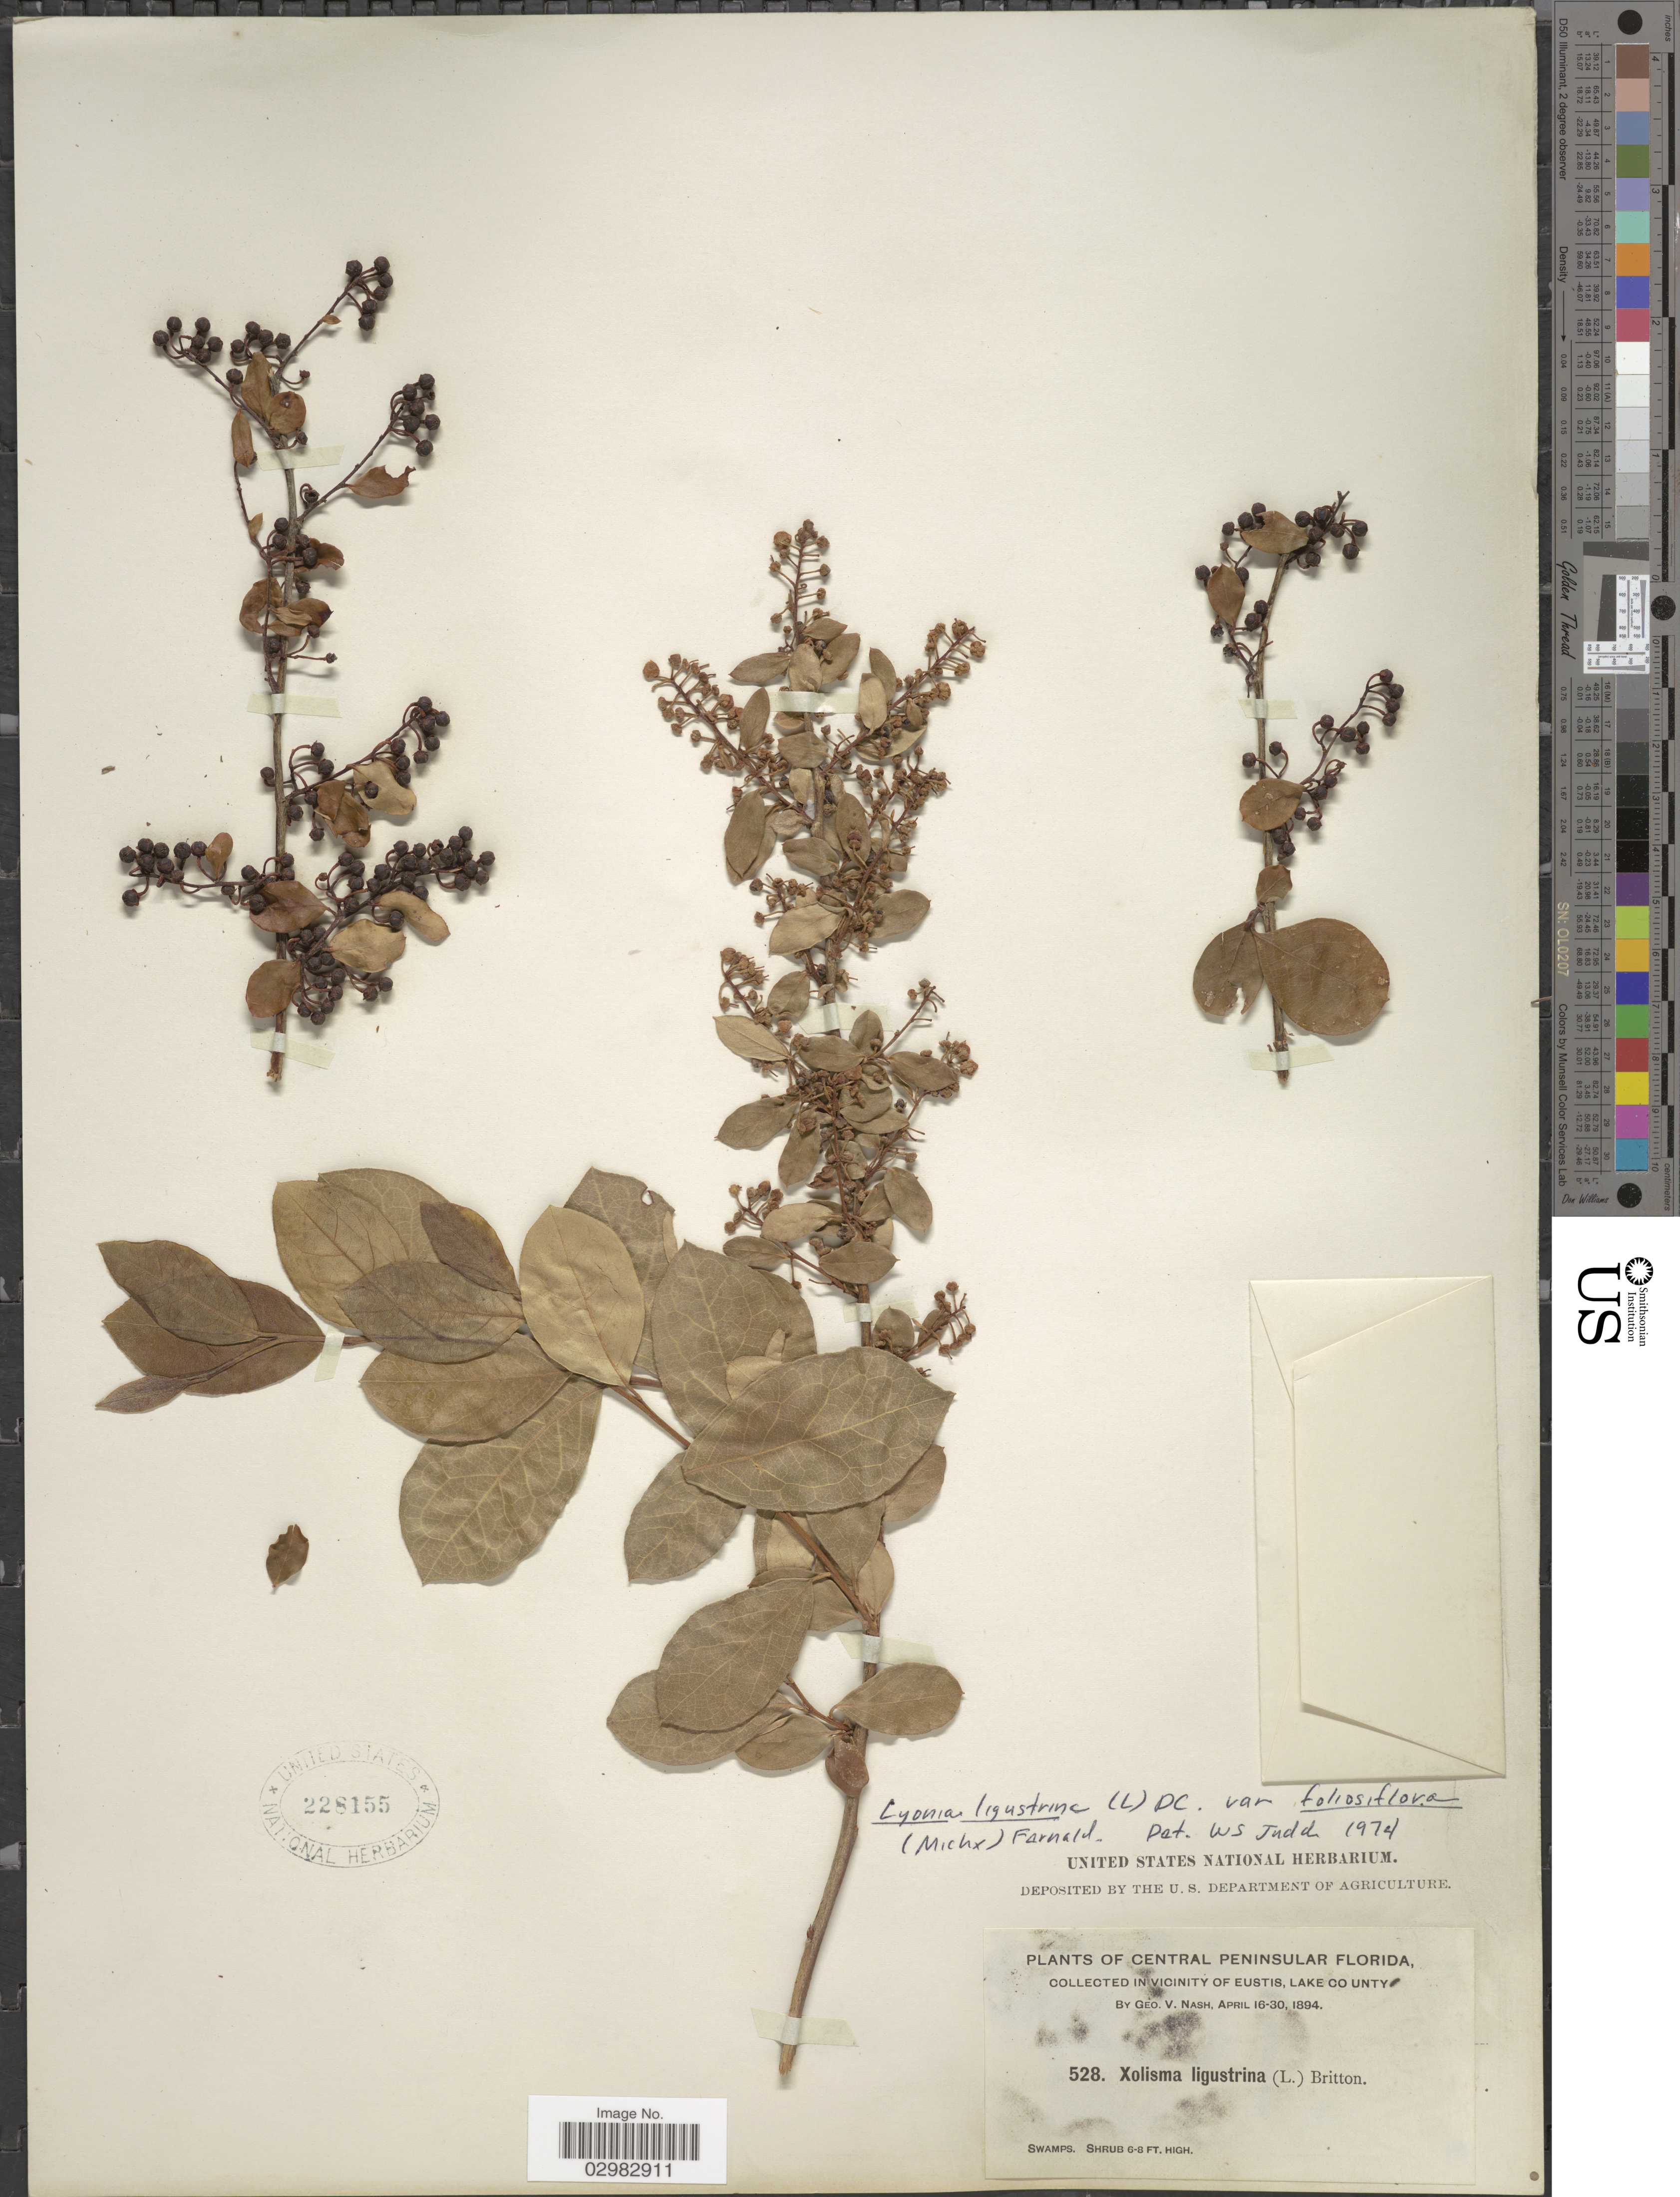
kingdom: Plantae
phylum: Tracheophyta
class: Magnoliopsida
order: Ericales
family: Ericaceae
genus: Lyonia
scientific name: Lyonia ligustrina var. foliosiflora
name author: (Michx.) Fernald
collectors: G. V. Nash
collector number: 528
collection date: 1894-04-16/1894-04-30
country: United States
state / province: Florida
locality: Central Peninsular Florida, Vicinity of Eustis, Lake County0.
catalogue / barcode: US 228155